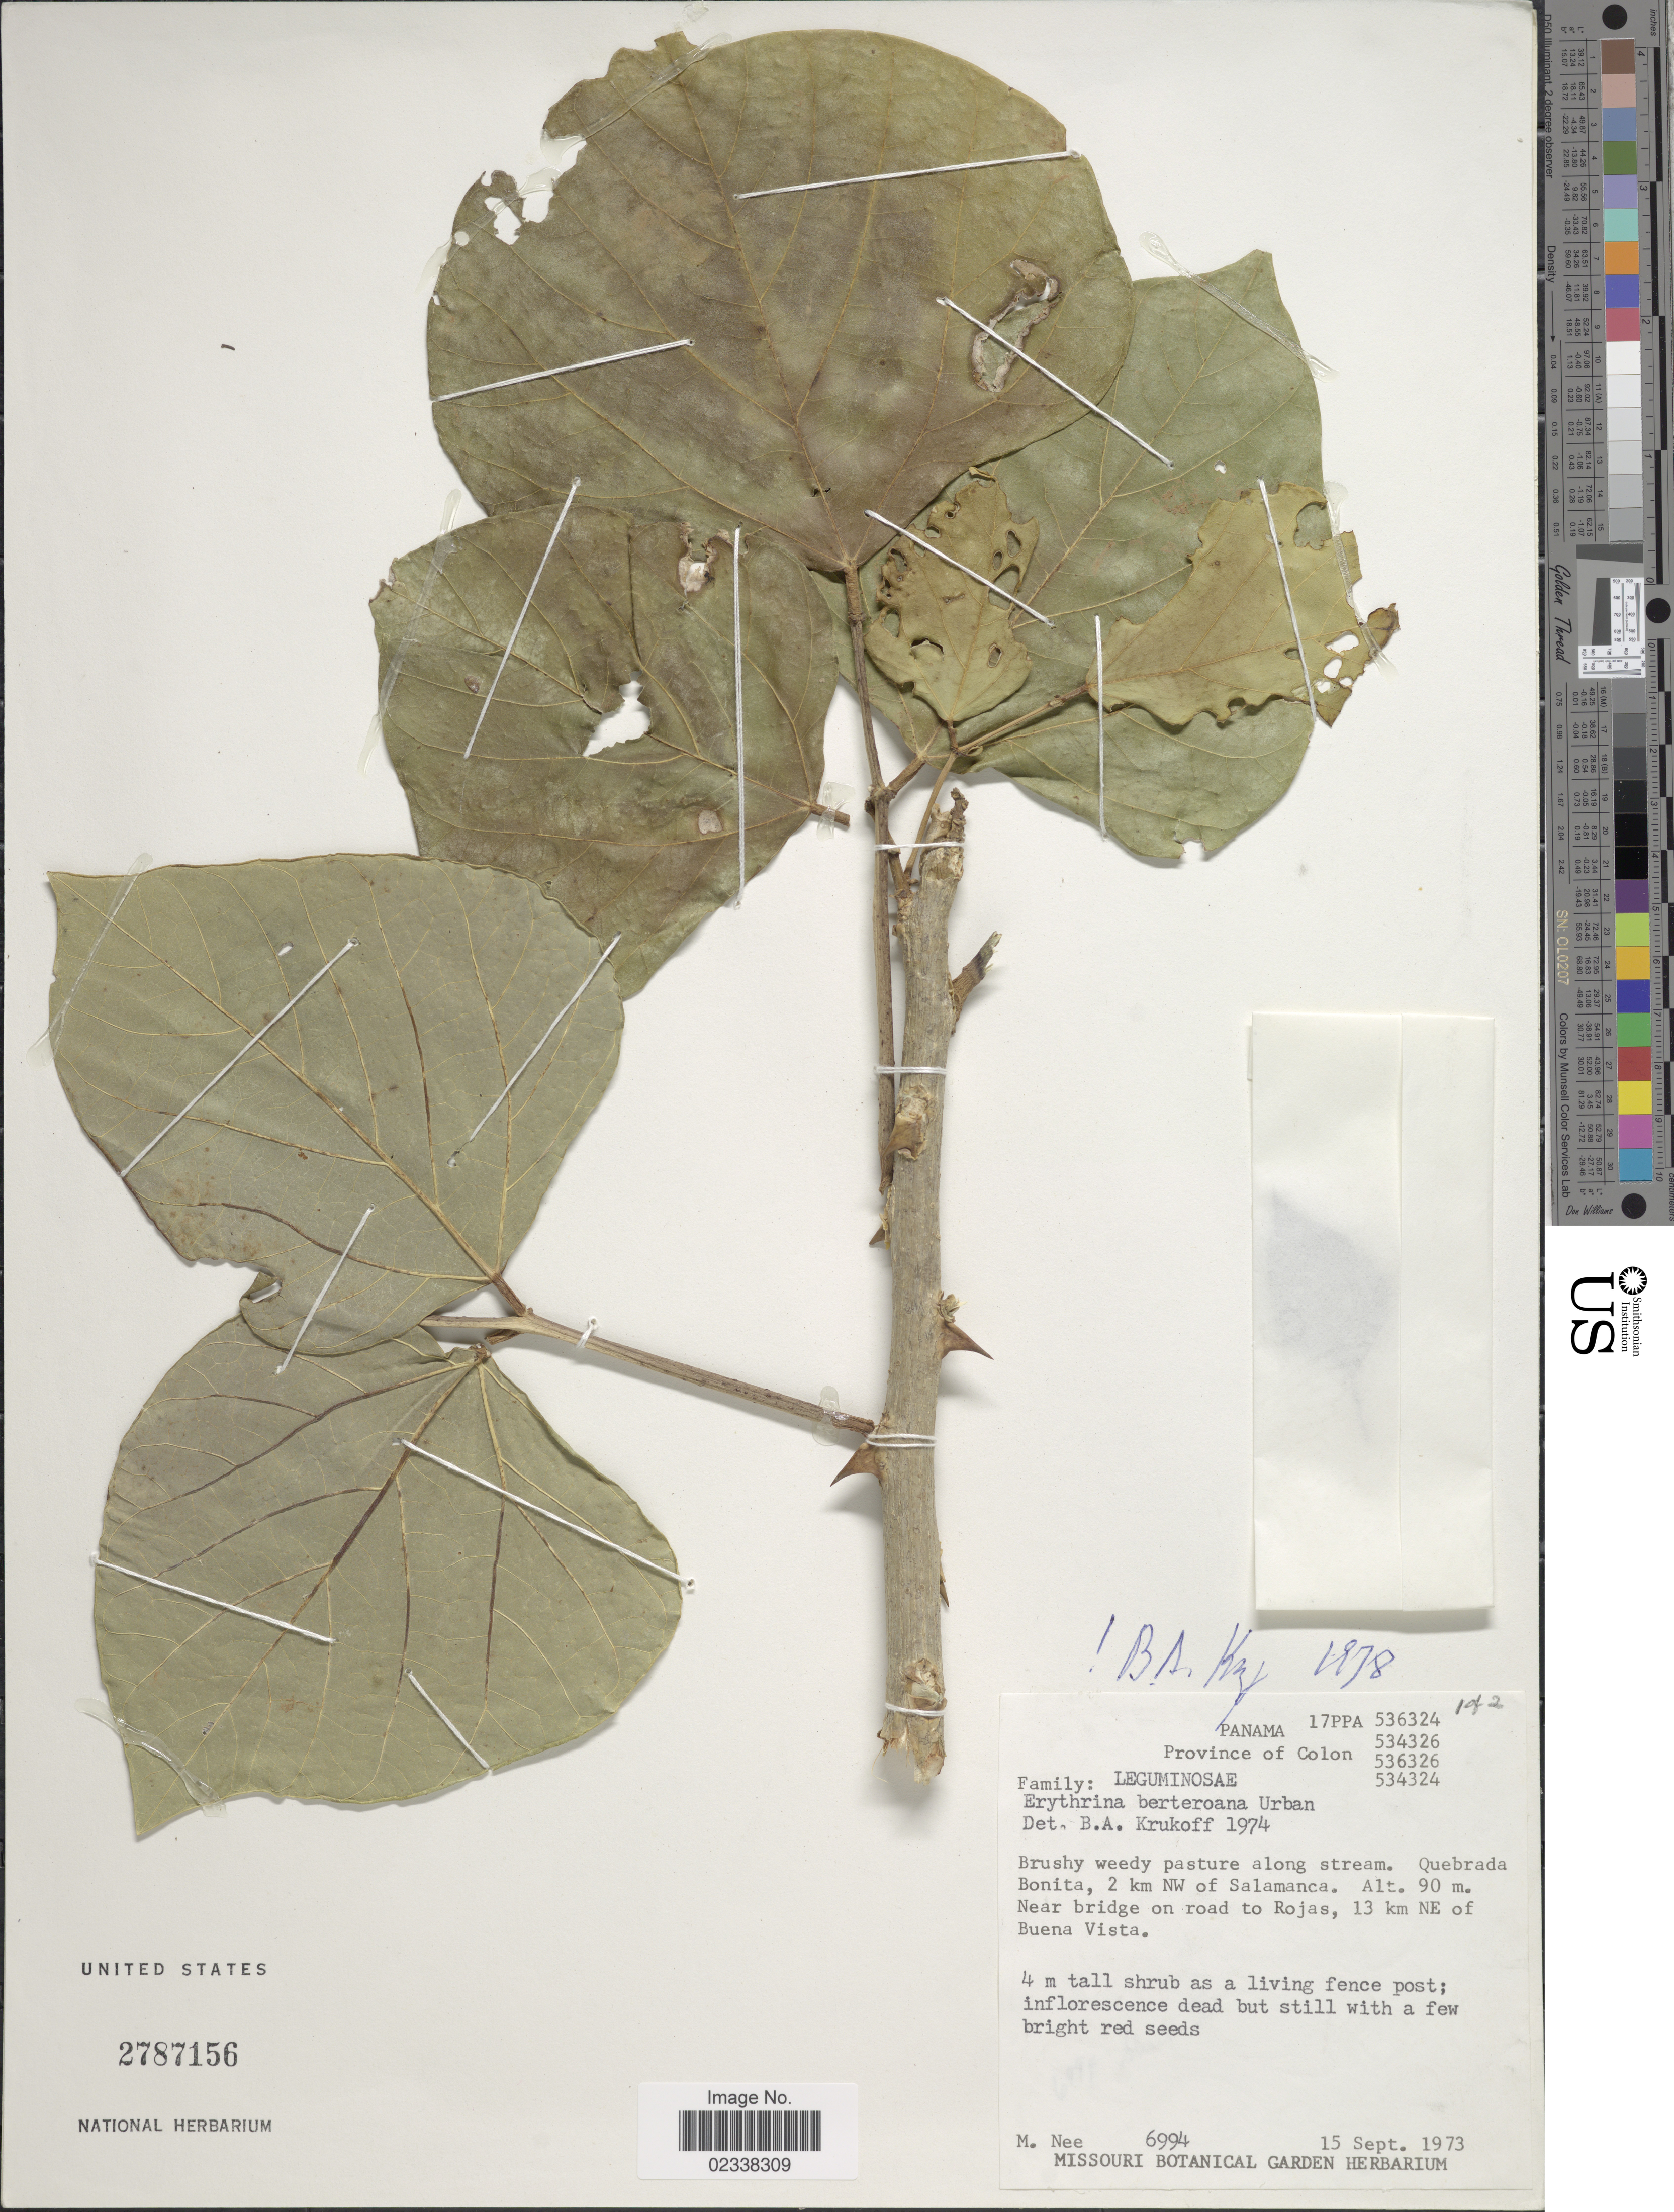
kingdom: Plantae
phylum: Tracheophyta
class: Magnoliopsida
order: Fabales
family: Fabaceae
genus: Erythrina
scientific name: Erythrina berteroana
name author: Urb.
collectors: M. Nee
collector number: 6994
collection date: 1973-09-15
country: Panama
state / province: Colón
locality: Quebrada Bonita, 2 km NW of Salamanca. Near bridge on road to Rojas, 13 km NE of Buena Vista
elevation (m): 90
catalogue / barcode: US 2787156